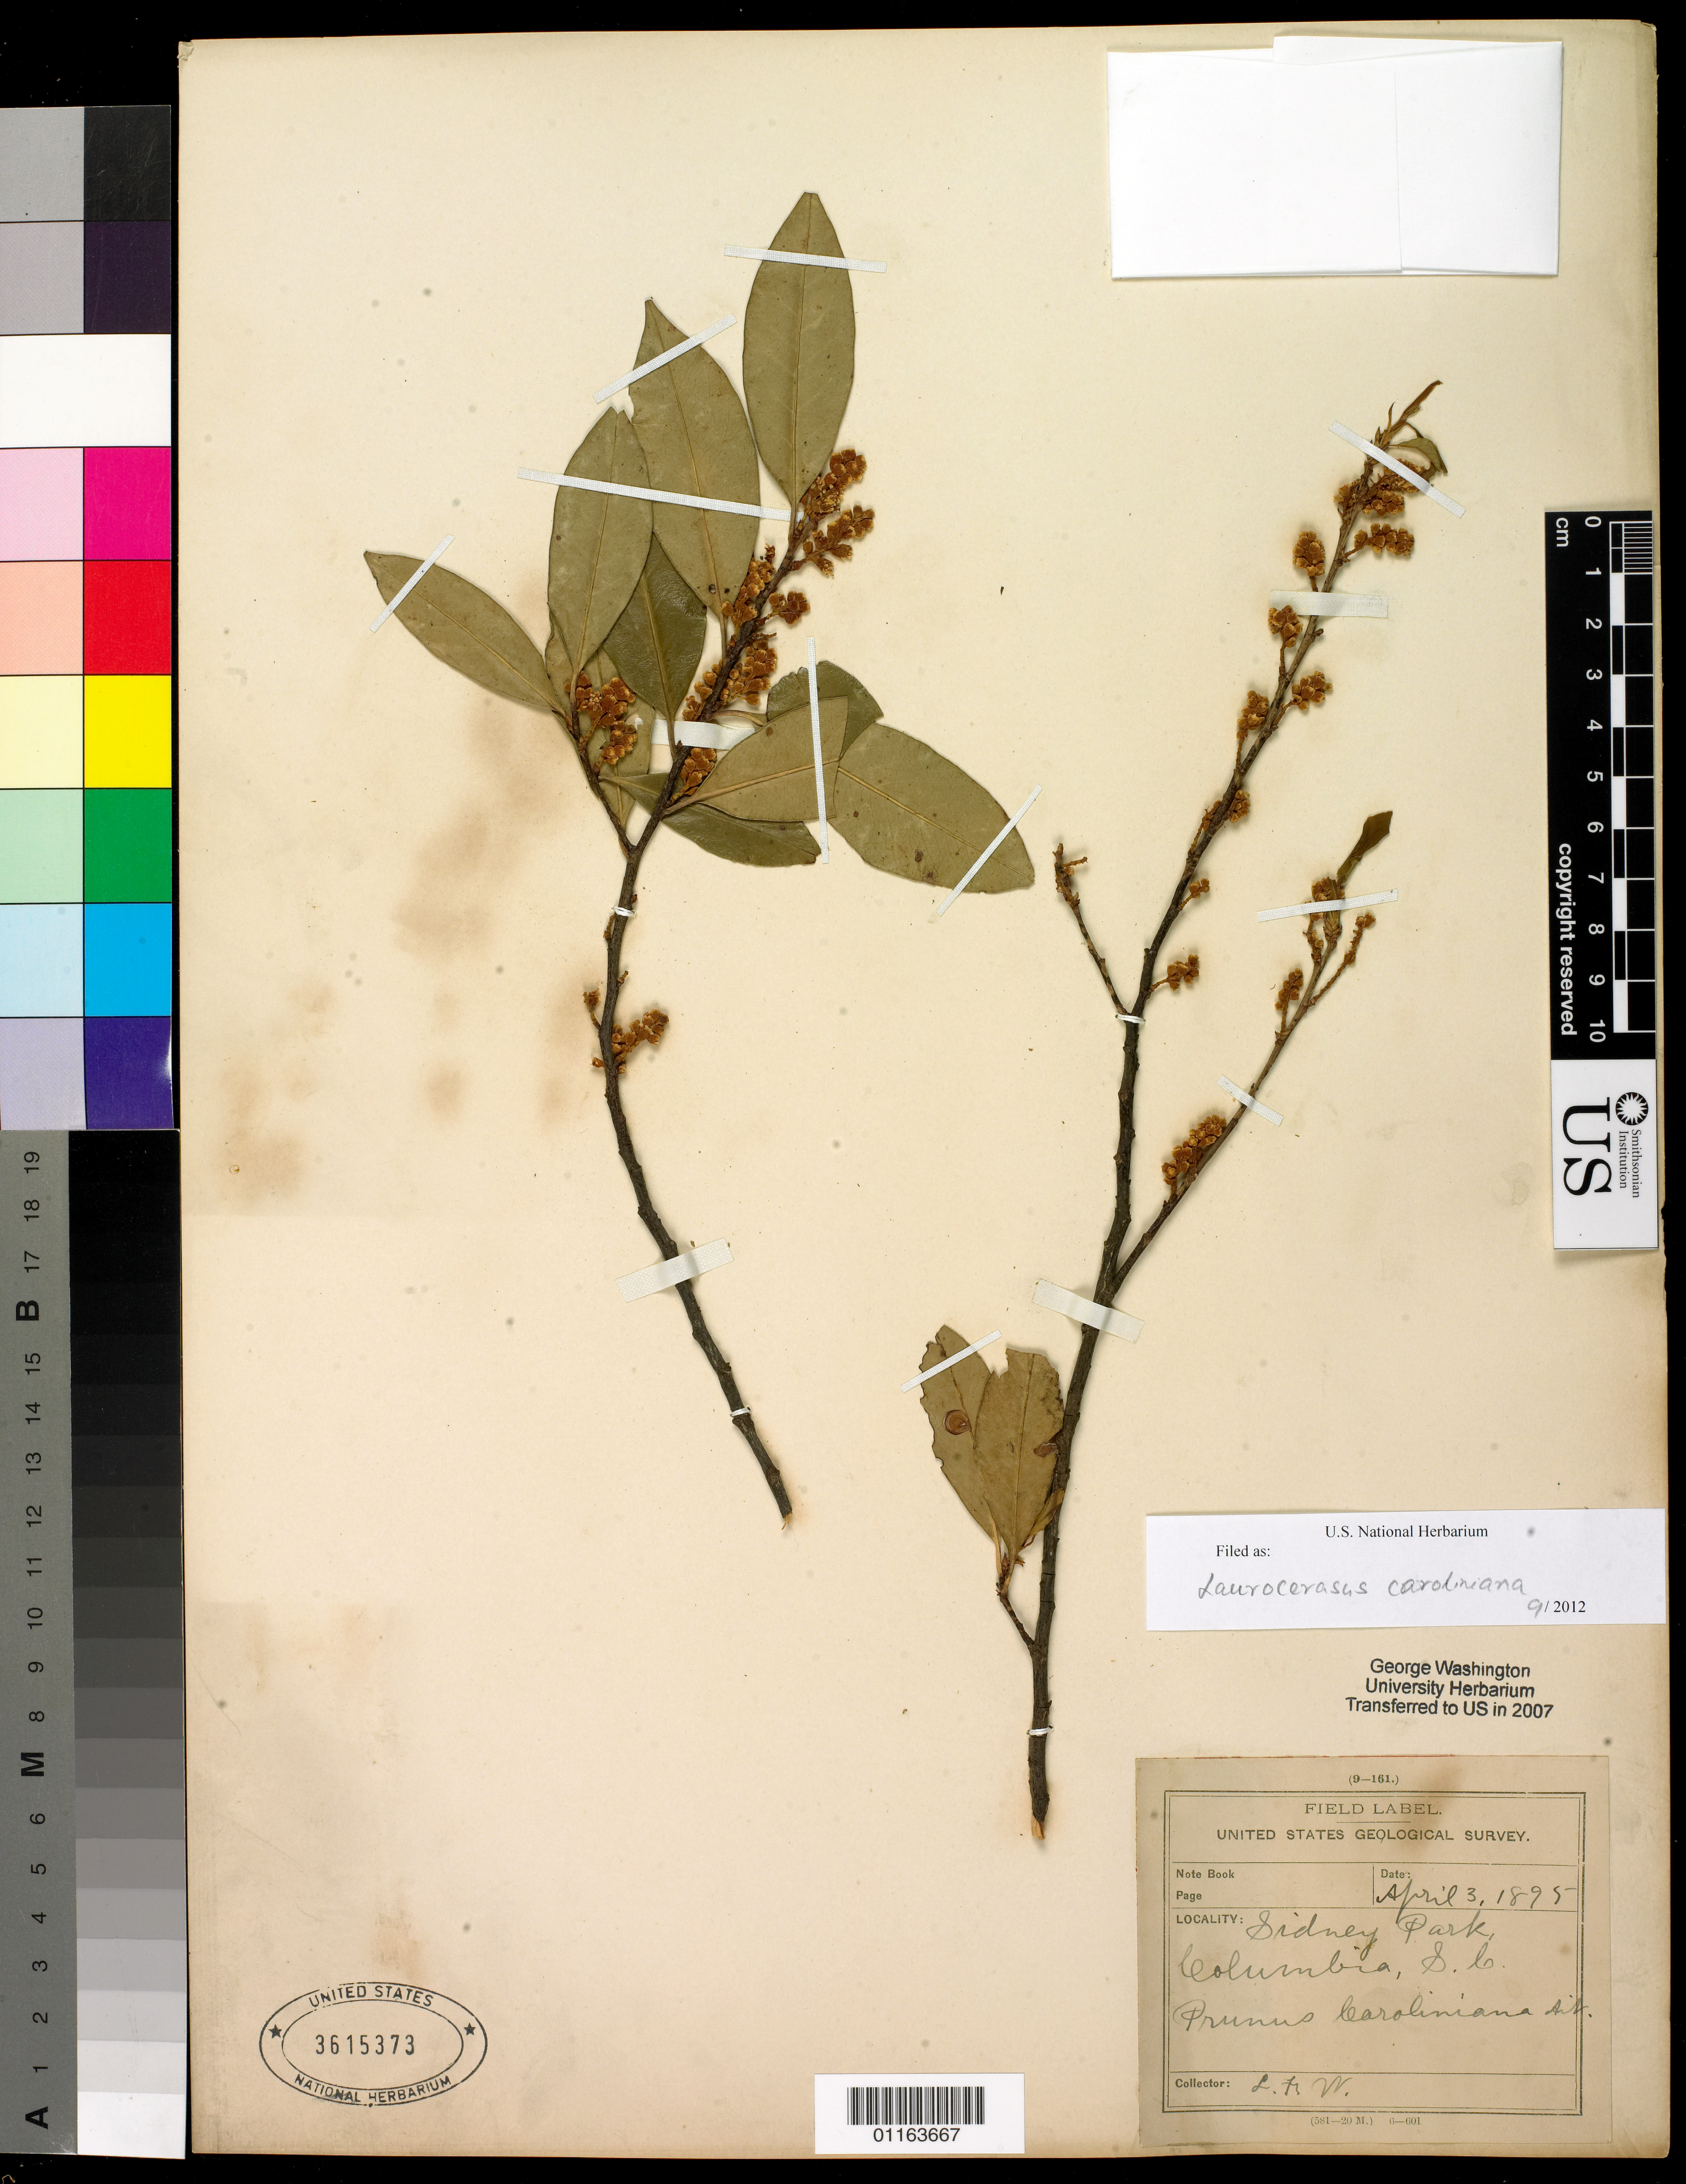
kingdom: Plantae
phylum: Tracheophyta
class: Magnoliopsida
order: Rosales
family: Rosaceae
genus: Prunus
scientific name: Prunus caroliniana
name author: (Mill.) Aiton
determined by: Strong, Mark T., (BOT), Smithsonian Institution - National Museum of Natural History (UNITED STATES)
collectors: L. F. Ward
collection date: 1895-04-03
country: United States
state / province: South Carolina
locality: Sidney Park, Columbia.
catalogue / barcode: US 3615373